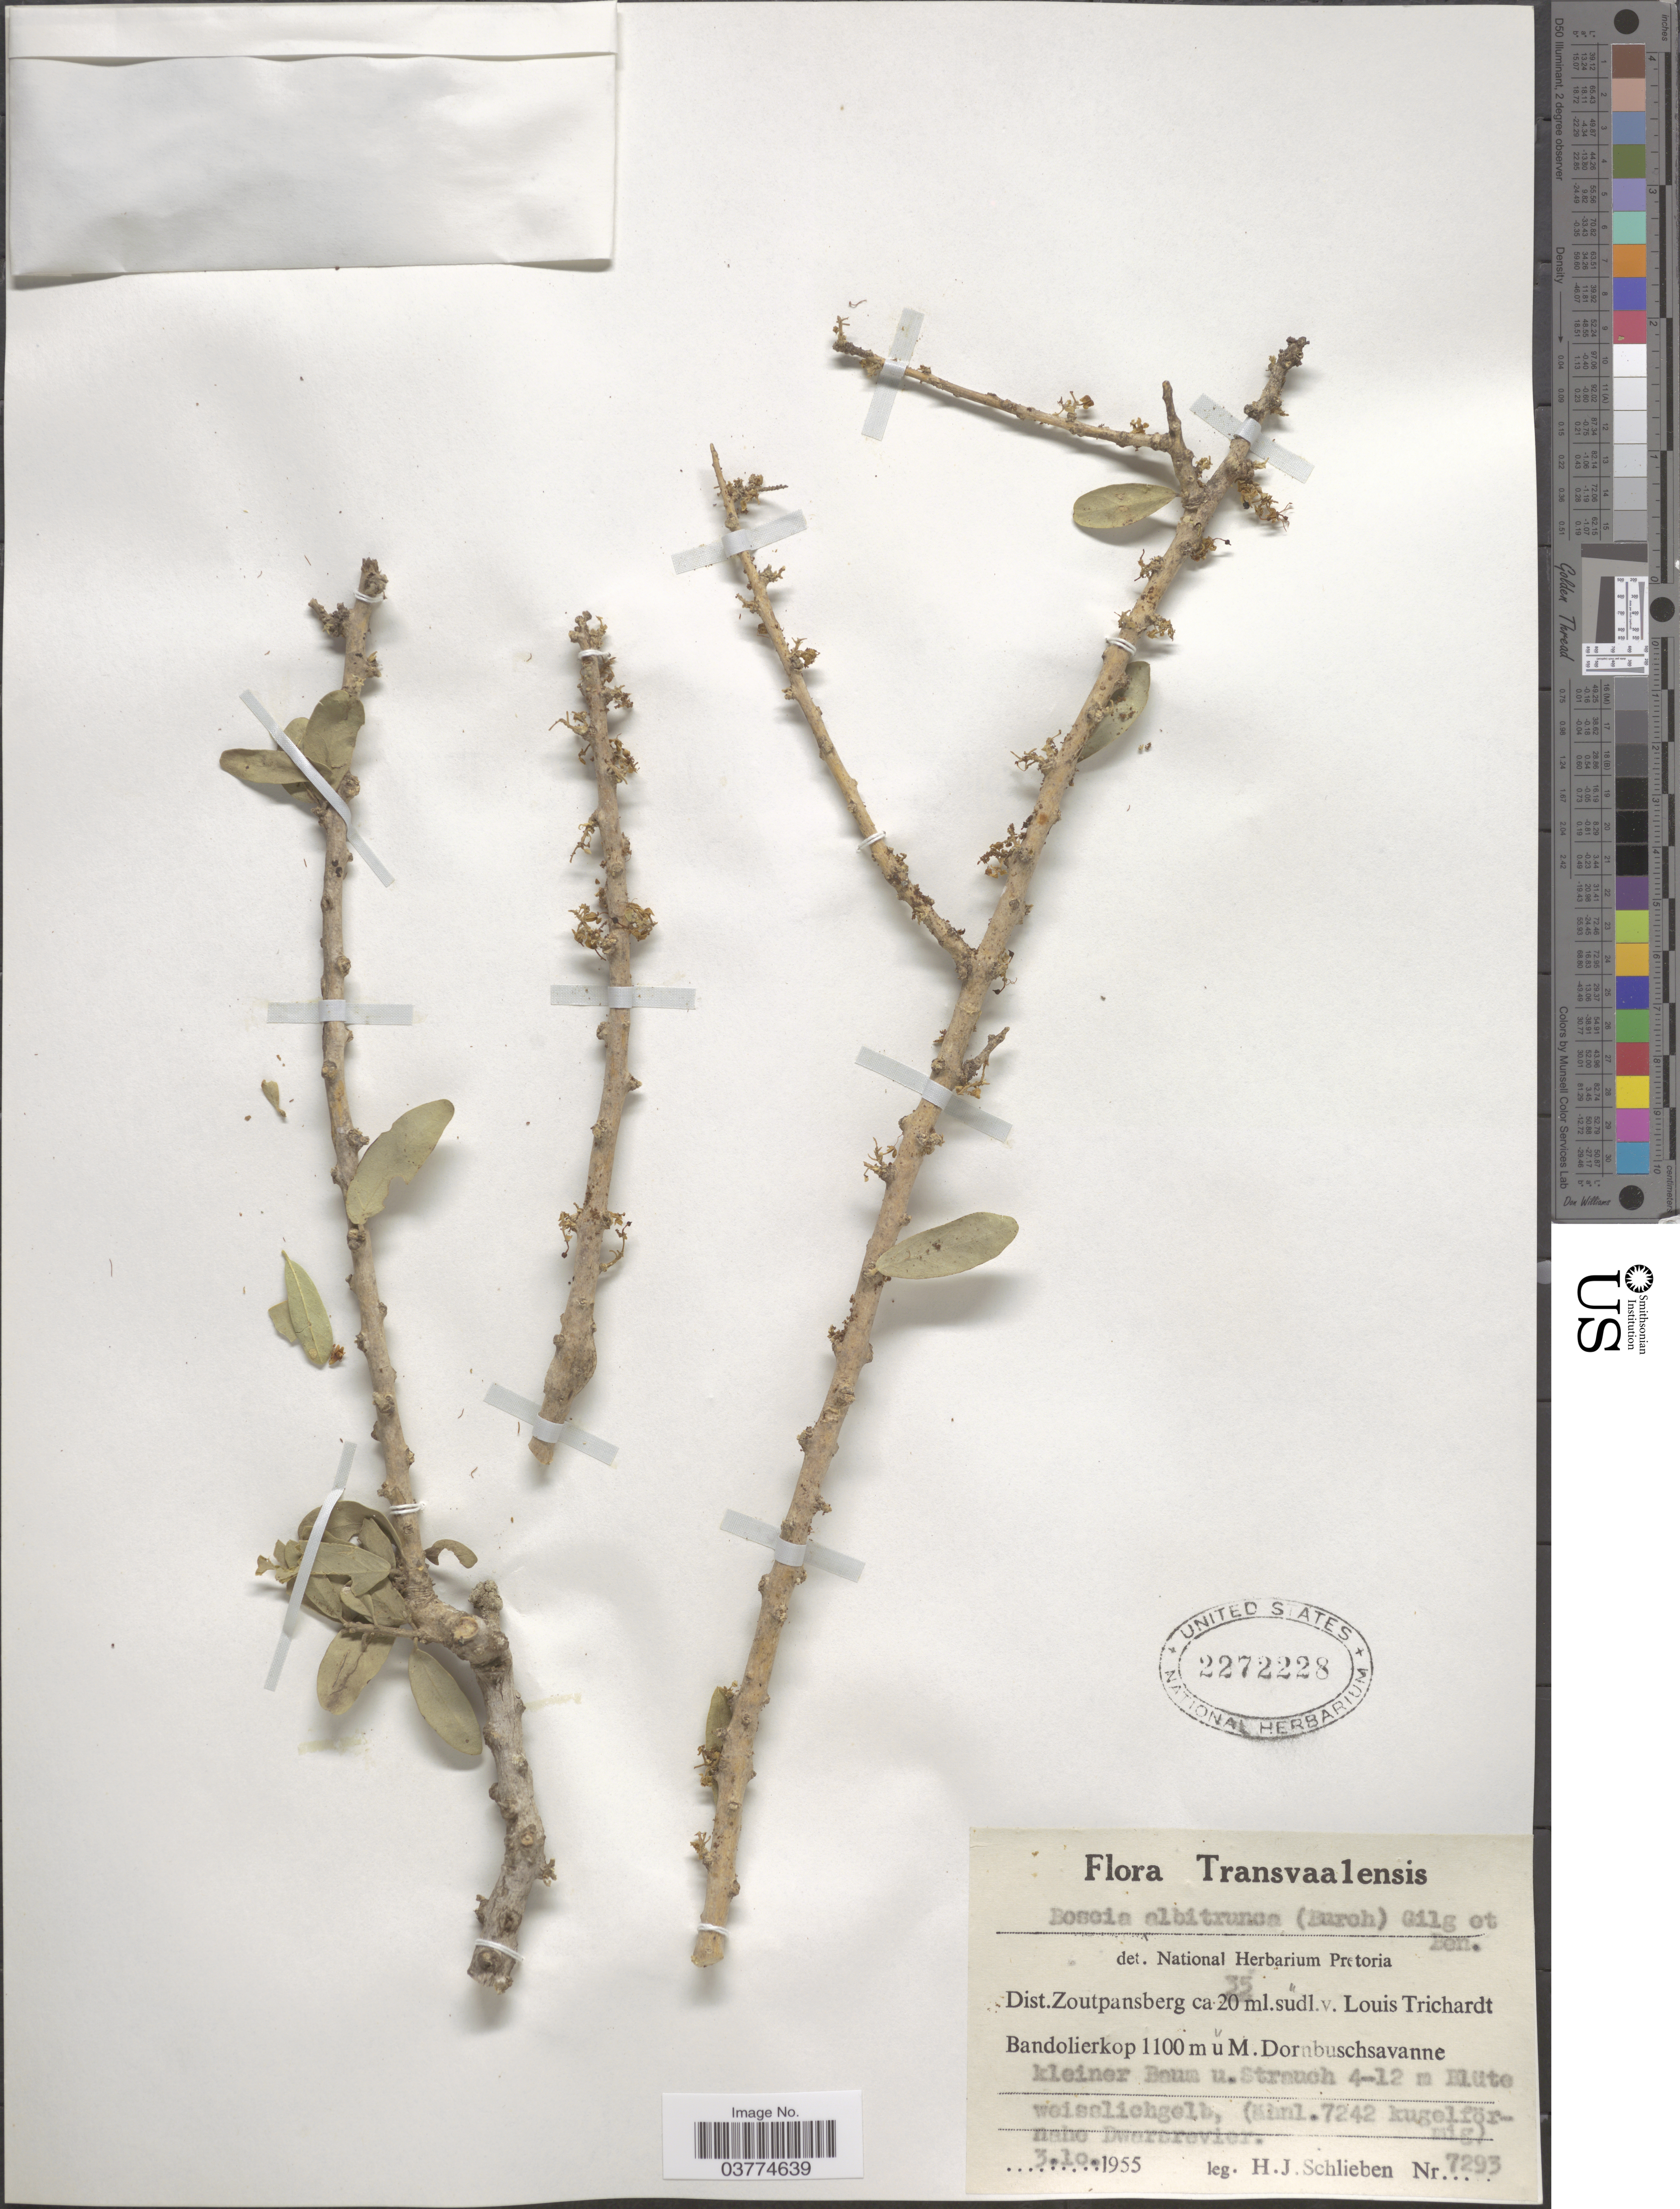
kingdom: Plantae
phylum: Tracheophyta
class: Magnoliopsida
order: Brassicales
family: Capparaceae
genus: Boscia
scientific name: Boscia albitrunca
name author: (Burch.) Gilg & Gilg-Ben.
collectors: H. J. Schlieben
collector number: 7293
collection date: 1955-10-03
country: South Africa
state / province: Limpopo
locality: Transvaalensis. Dist.Zoutpansberg ca 20 ml. sudl. v. Louis Trichardt Bandolierkop. M. Dornbuschsavanne.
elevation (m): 1100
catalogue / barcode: US 2272228